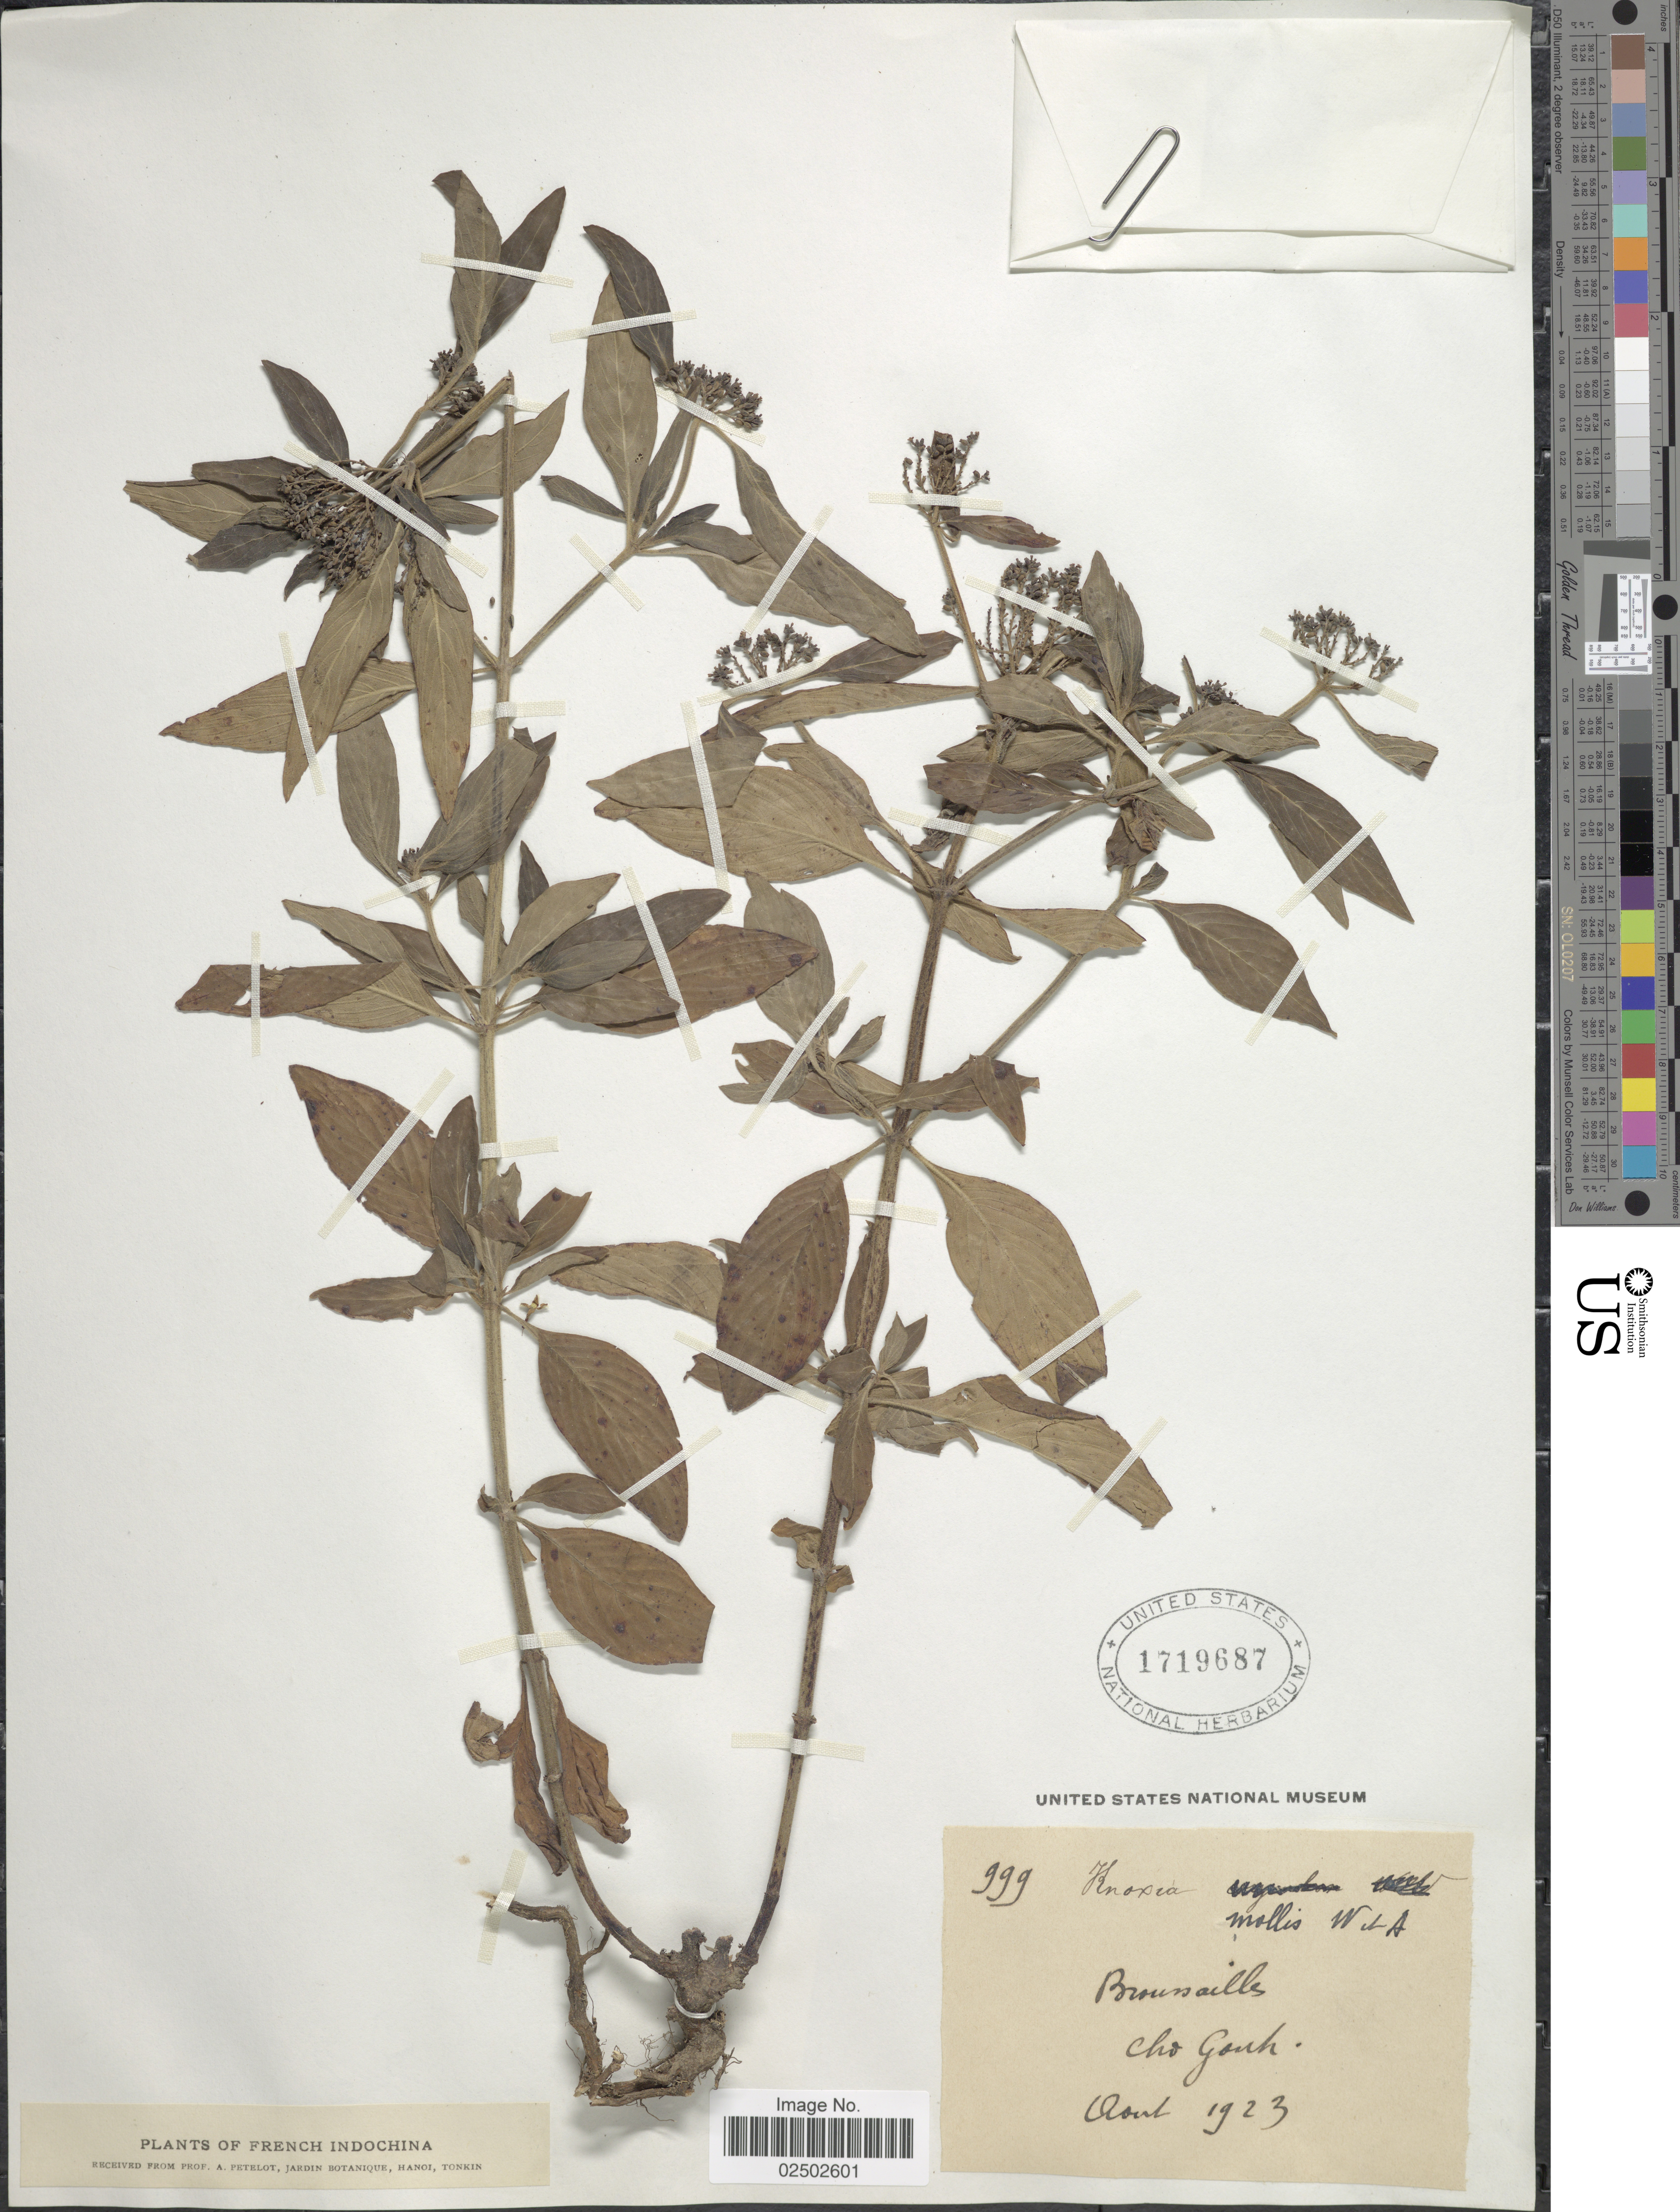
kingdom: Plantae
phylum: Tracheophyta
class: Magnoliopsida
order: Gentianales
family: Rubiaceae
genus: Knoxia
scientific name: Knoxia mollis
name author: Wight & Arn.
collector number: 999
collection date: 1923-08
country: Vietnam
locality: Cho Ganh [interpreted] French IndoChina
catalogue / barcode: US 1719687